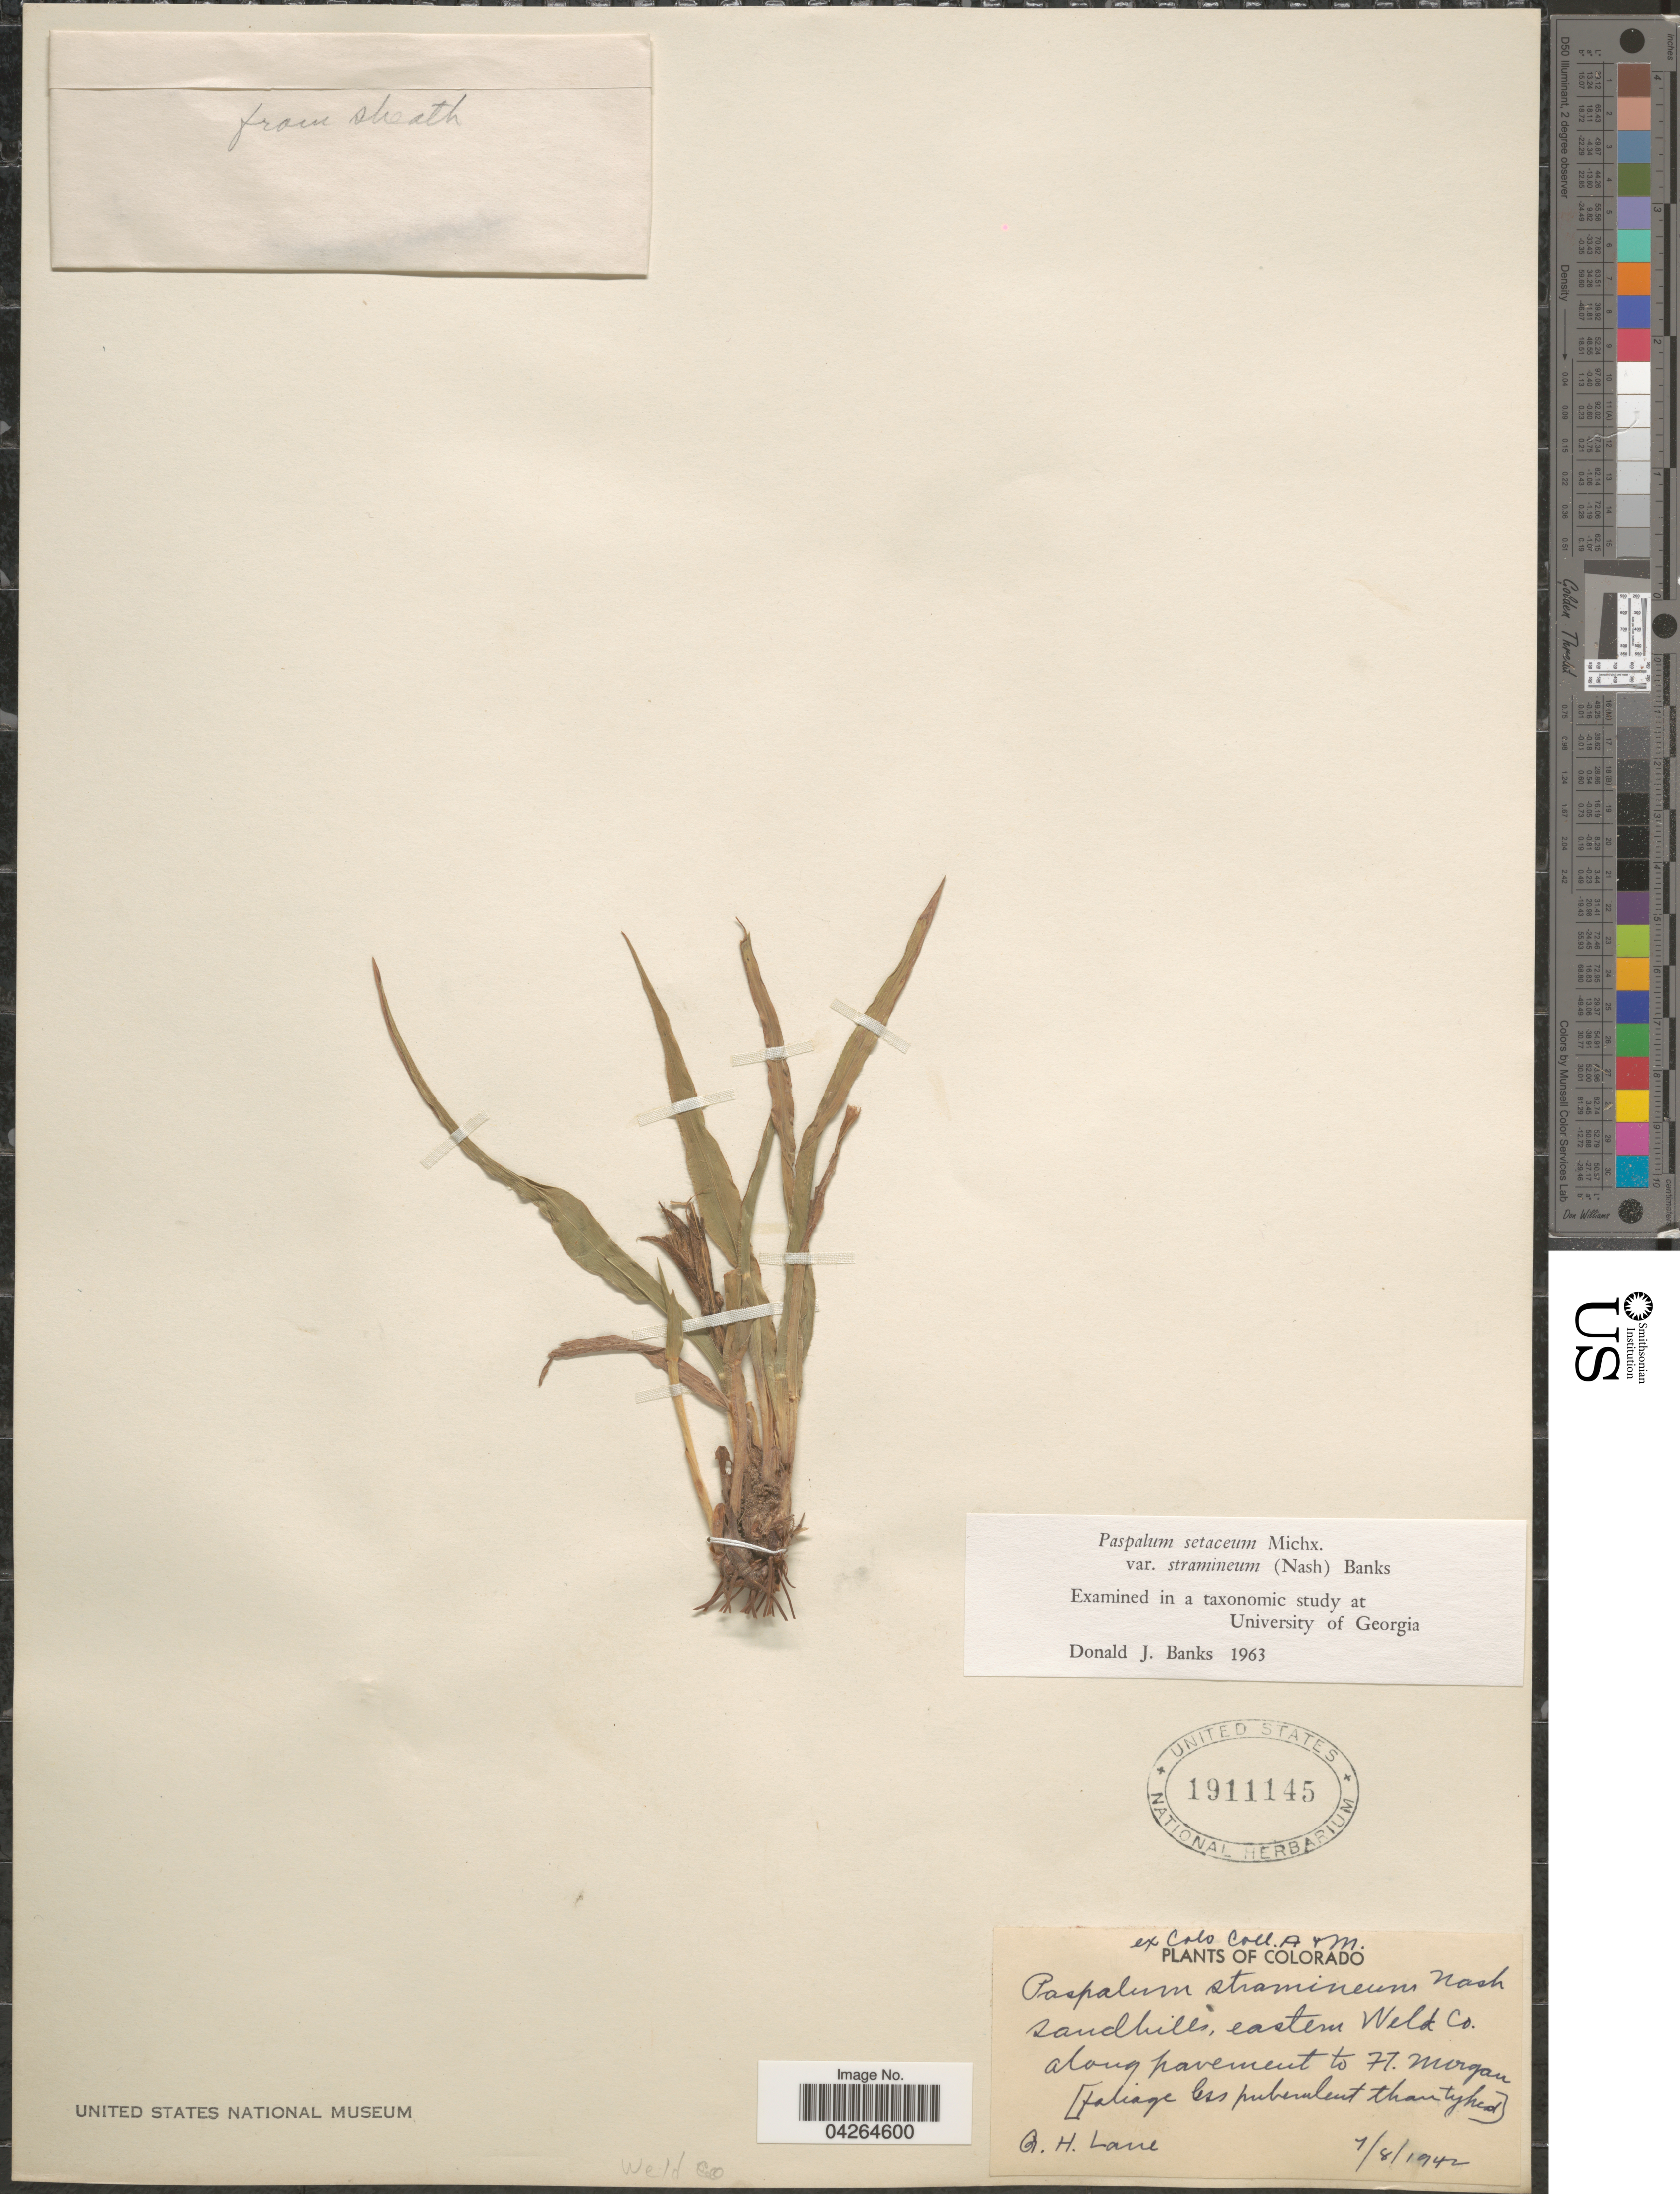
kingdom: Plantae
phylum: Tracheophyta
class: Liliopsida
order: Poales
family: Poaceae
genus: Paspalum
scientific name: Paspalum setaceum var. stramineum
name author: (Nash) D.J. Banks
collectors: G. Lane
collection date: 1942-07-08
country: United States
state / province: Colorado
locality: Sandhills, eastern Weld Co. along pavement to Ft. Morgan. Weld Co.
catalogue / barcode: US 1911145